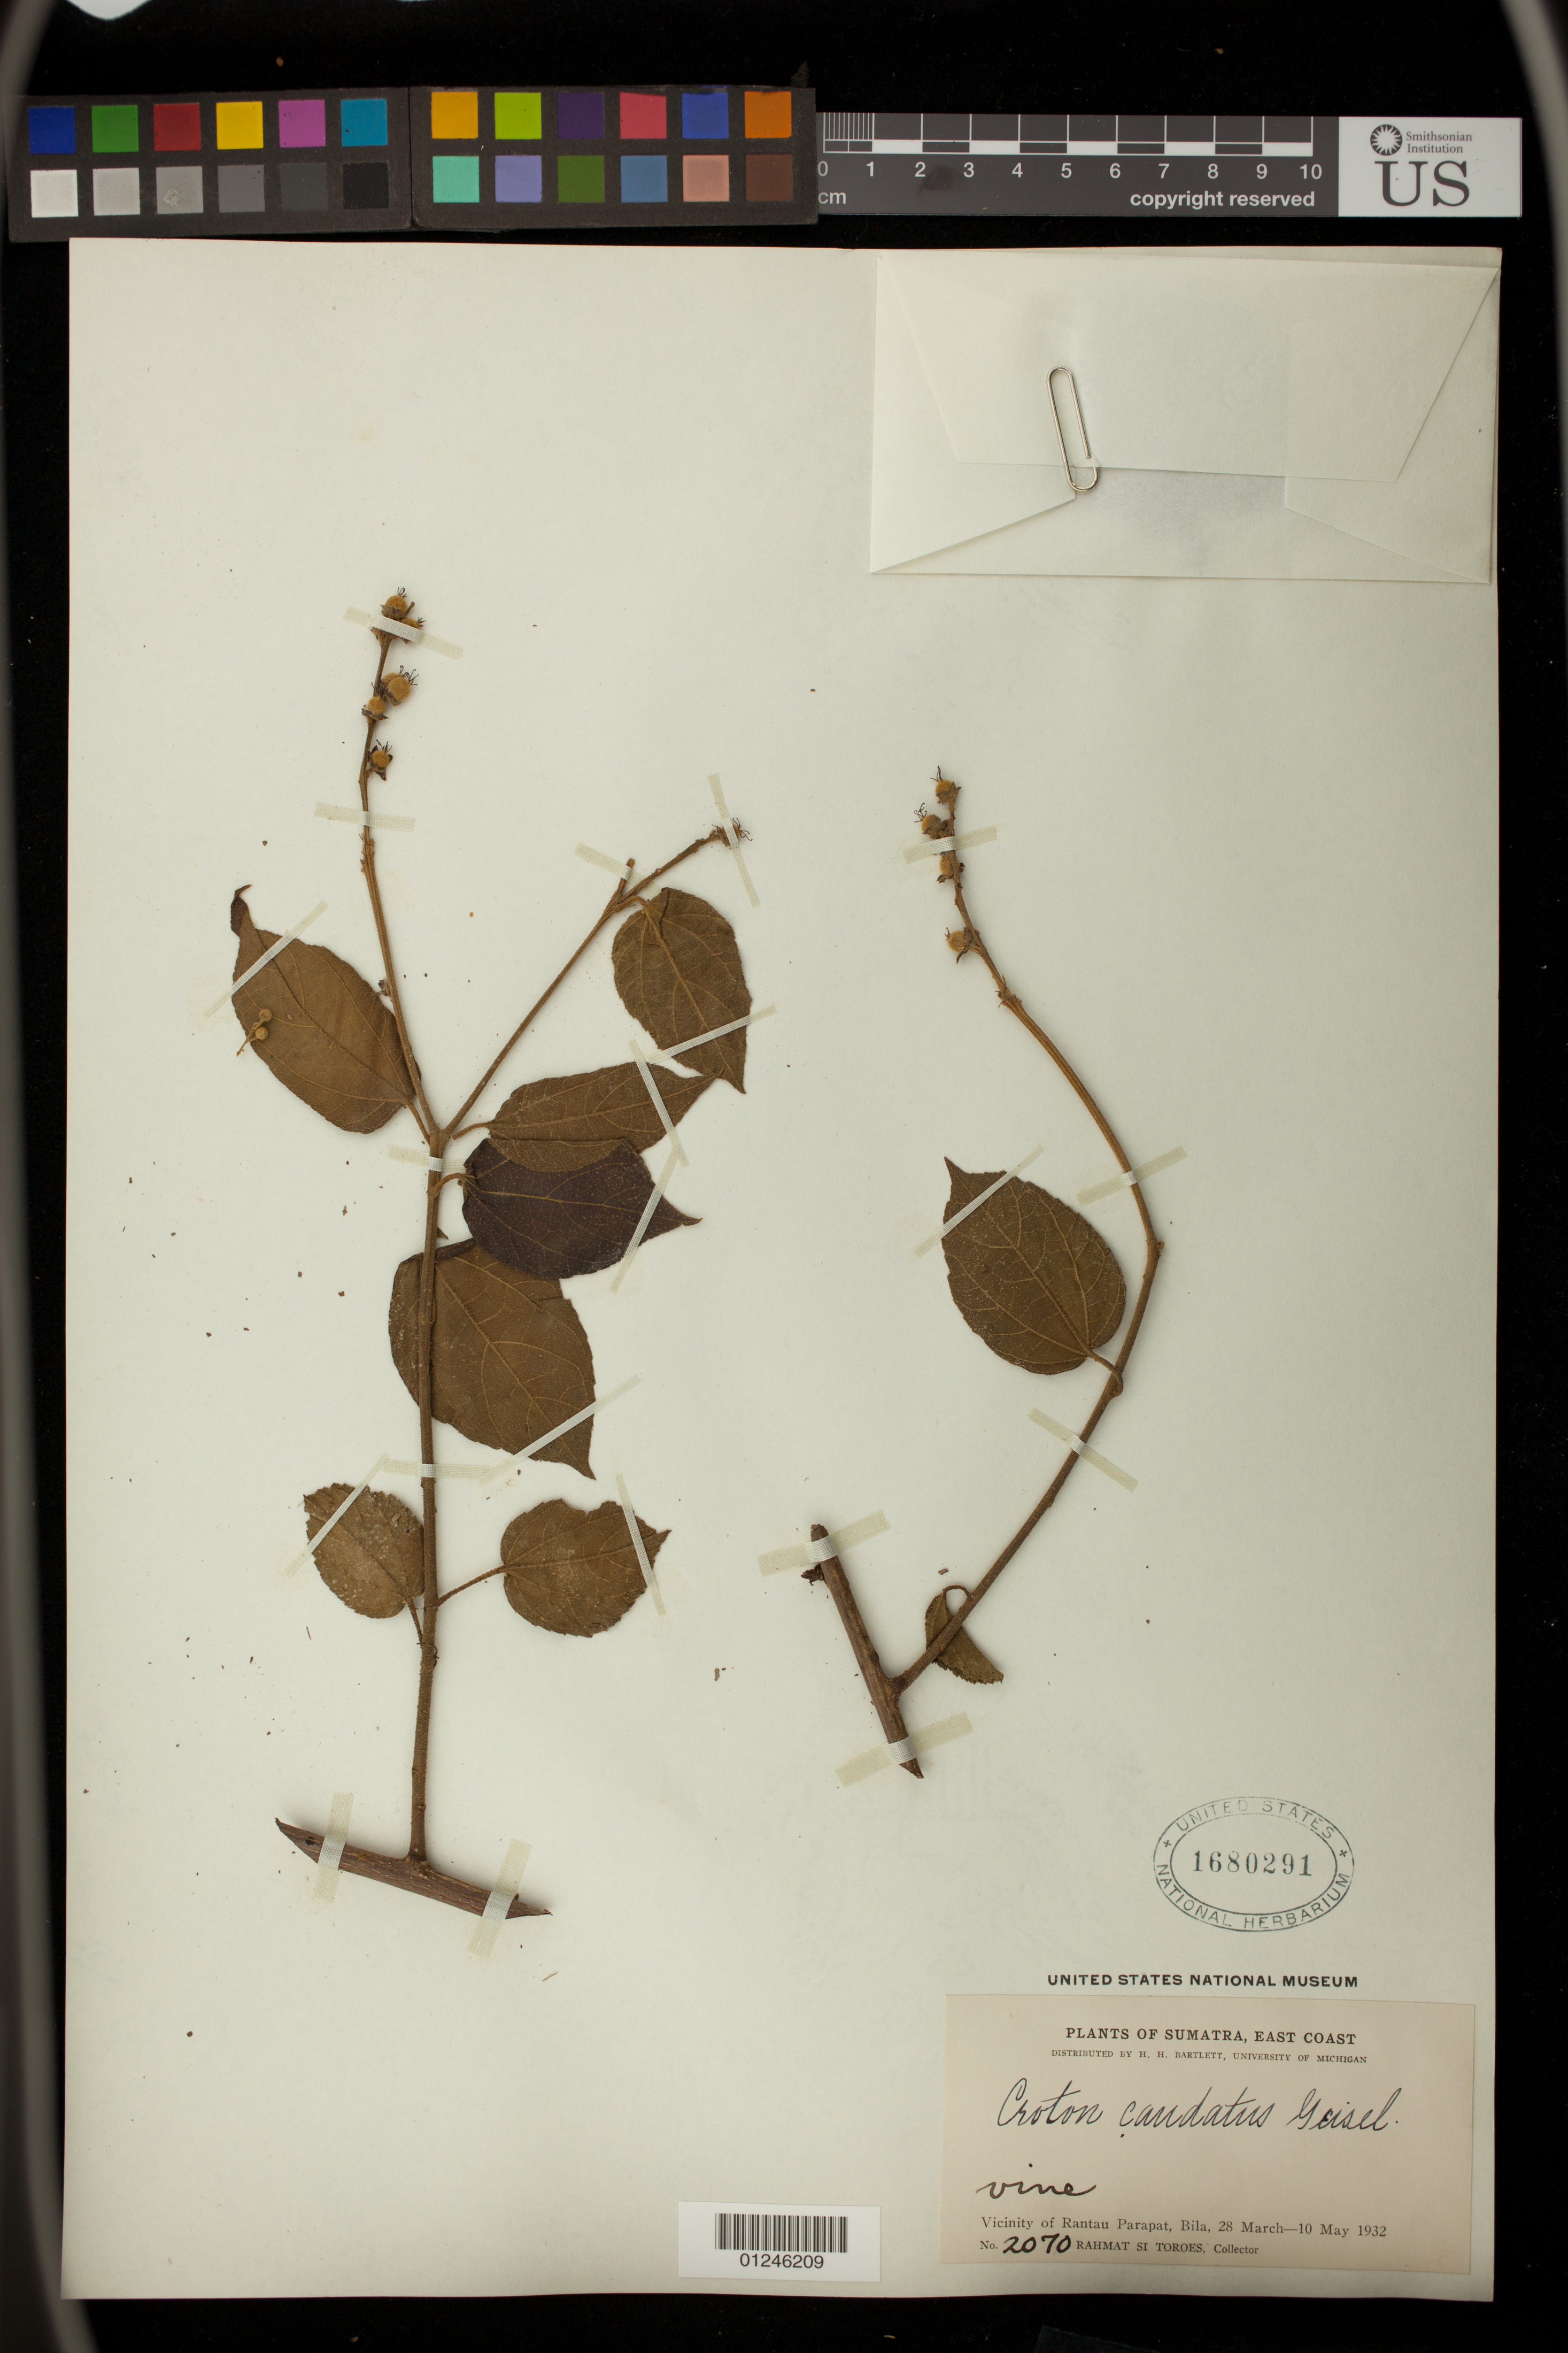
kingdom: Plantae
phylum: Tracheophyta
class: Magnoliopsida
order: Malpighiales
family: Euphorbiaceae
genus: Croton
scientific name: Croton caudatus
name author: Geiseler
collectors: Rahmat Si Boeea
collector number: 2070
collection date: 1932-03-28/1932-05-10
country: Indonesia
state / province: Sumatra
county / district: Sumatera Utara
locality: Vicinity of Rantau Parapat, Bila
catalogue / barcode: US 1680291